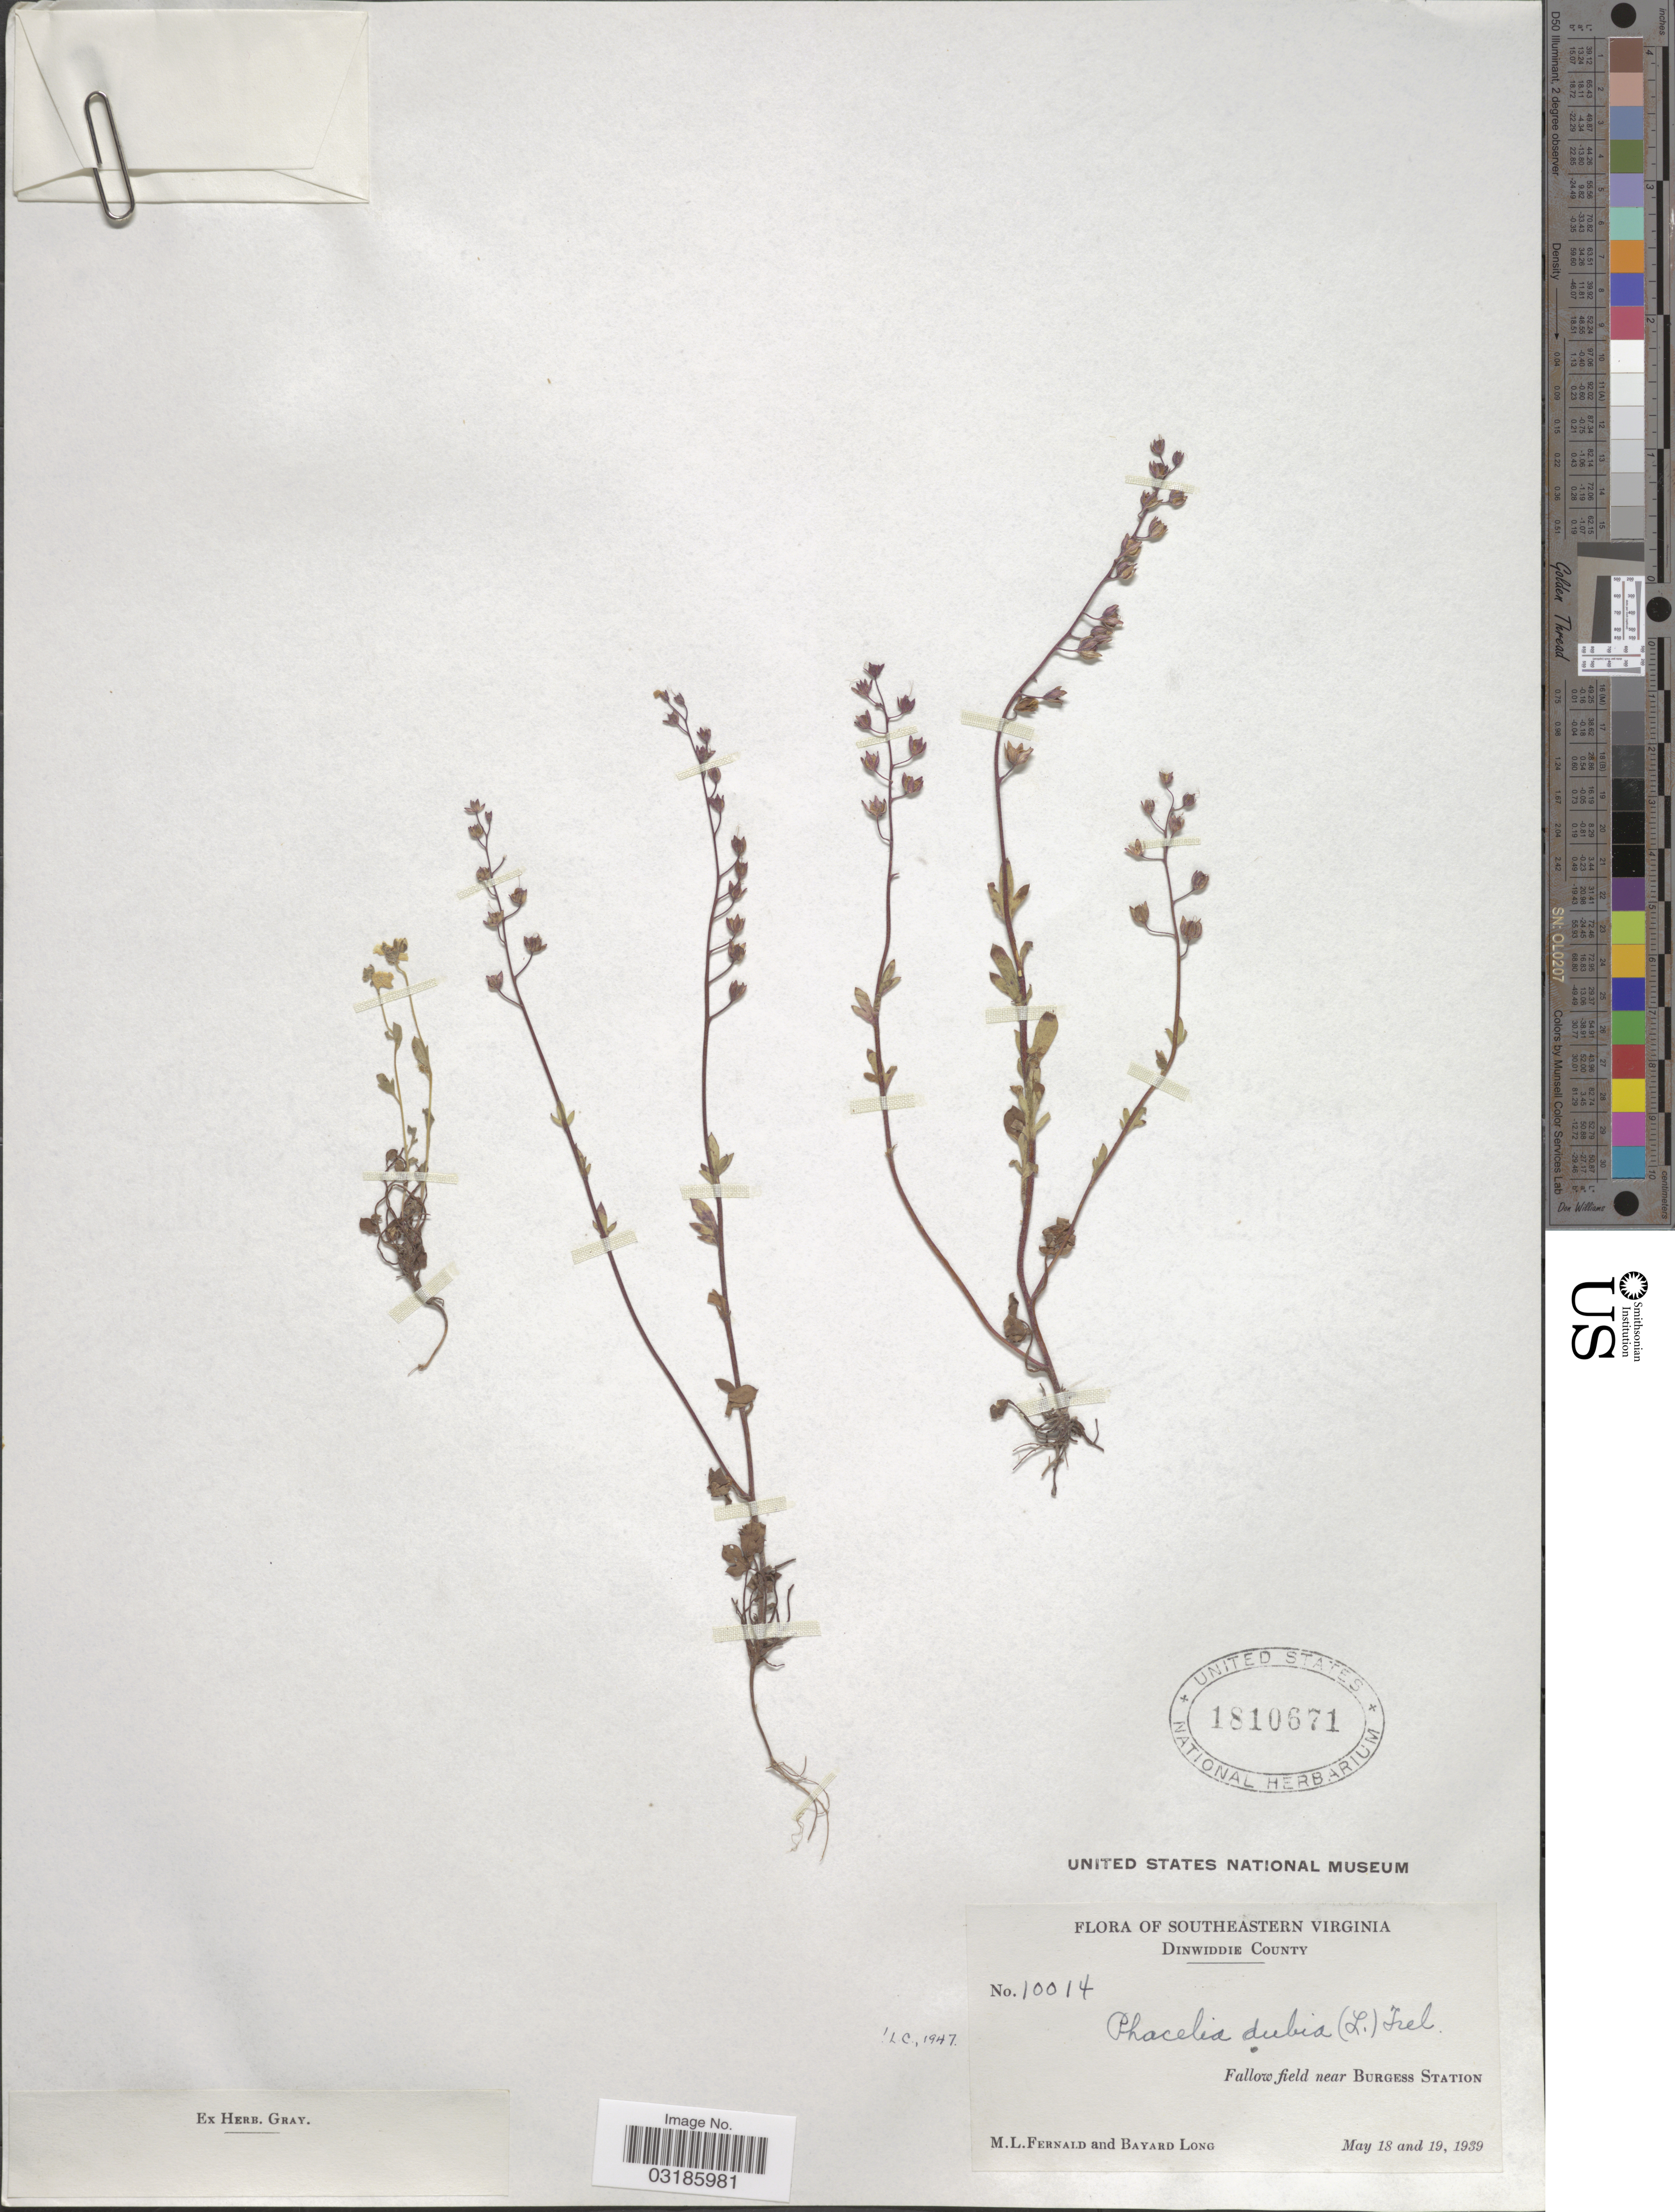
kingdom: Plantae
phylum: Tracheophyta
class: Magnoliopsida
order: Boraginales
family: Hydrophyllaceae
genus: Phacelia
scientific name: Phacelia dubia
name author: (L.) Trel.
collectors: M. L. Fernald & B. Long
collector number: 10014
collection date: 1939-05-18/1939-05-19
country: United States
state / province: Virginia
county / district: Dinwiddie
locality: Southeastern Virginia. Dinwiddie County. Fallow field near Burgess Station.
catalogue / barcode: US 1810671